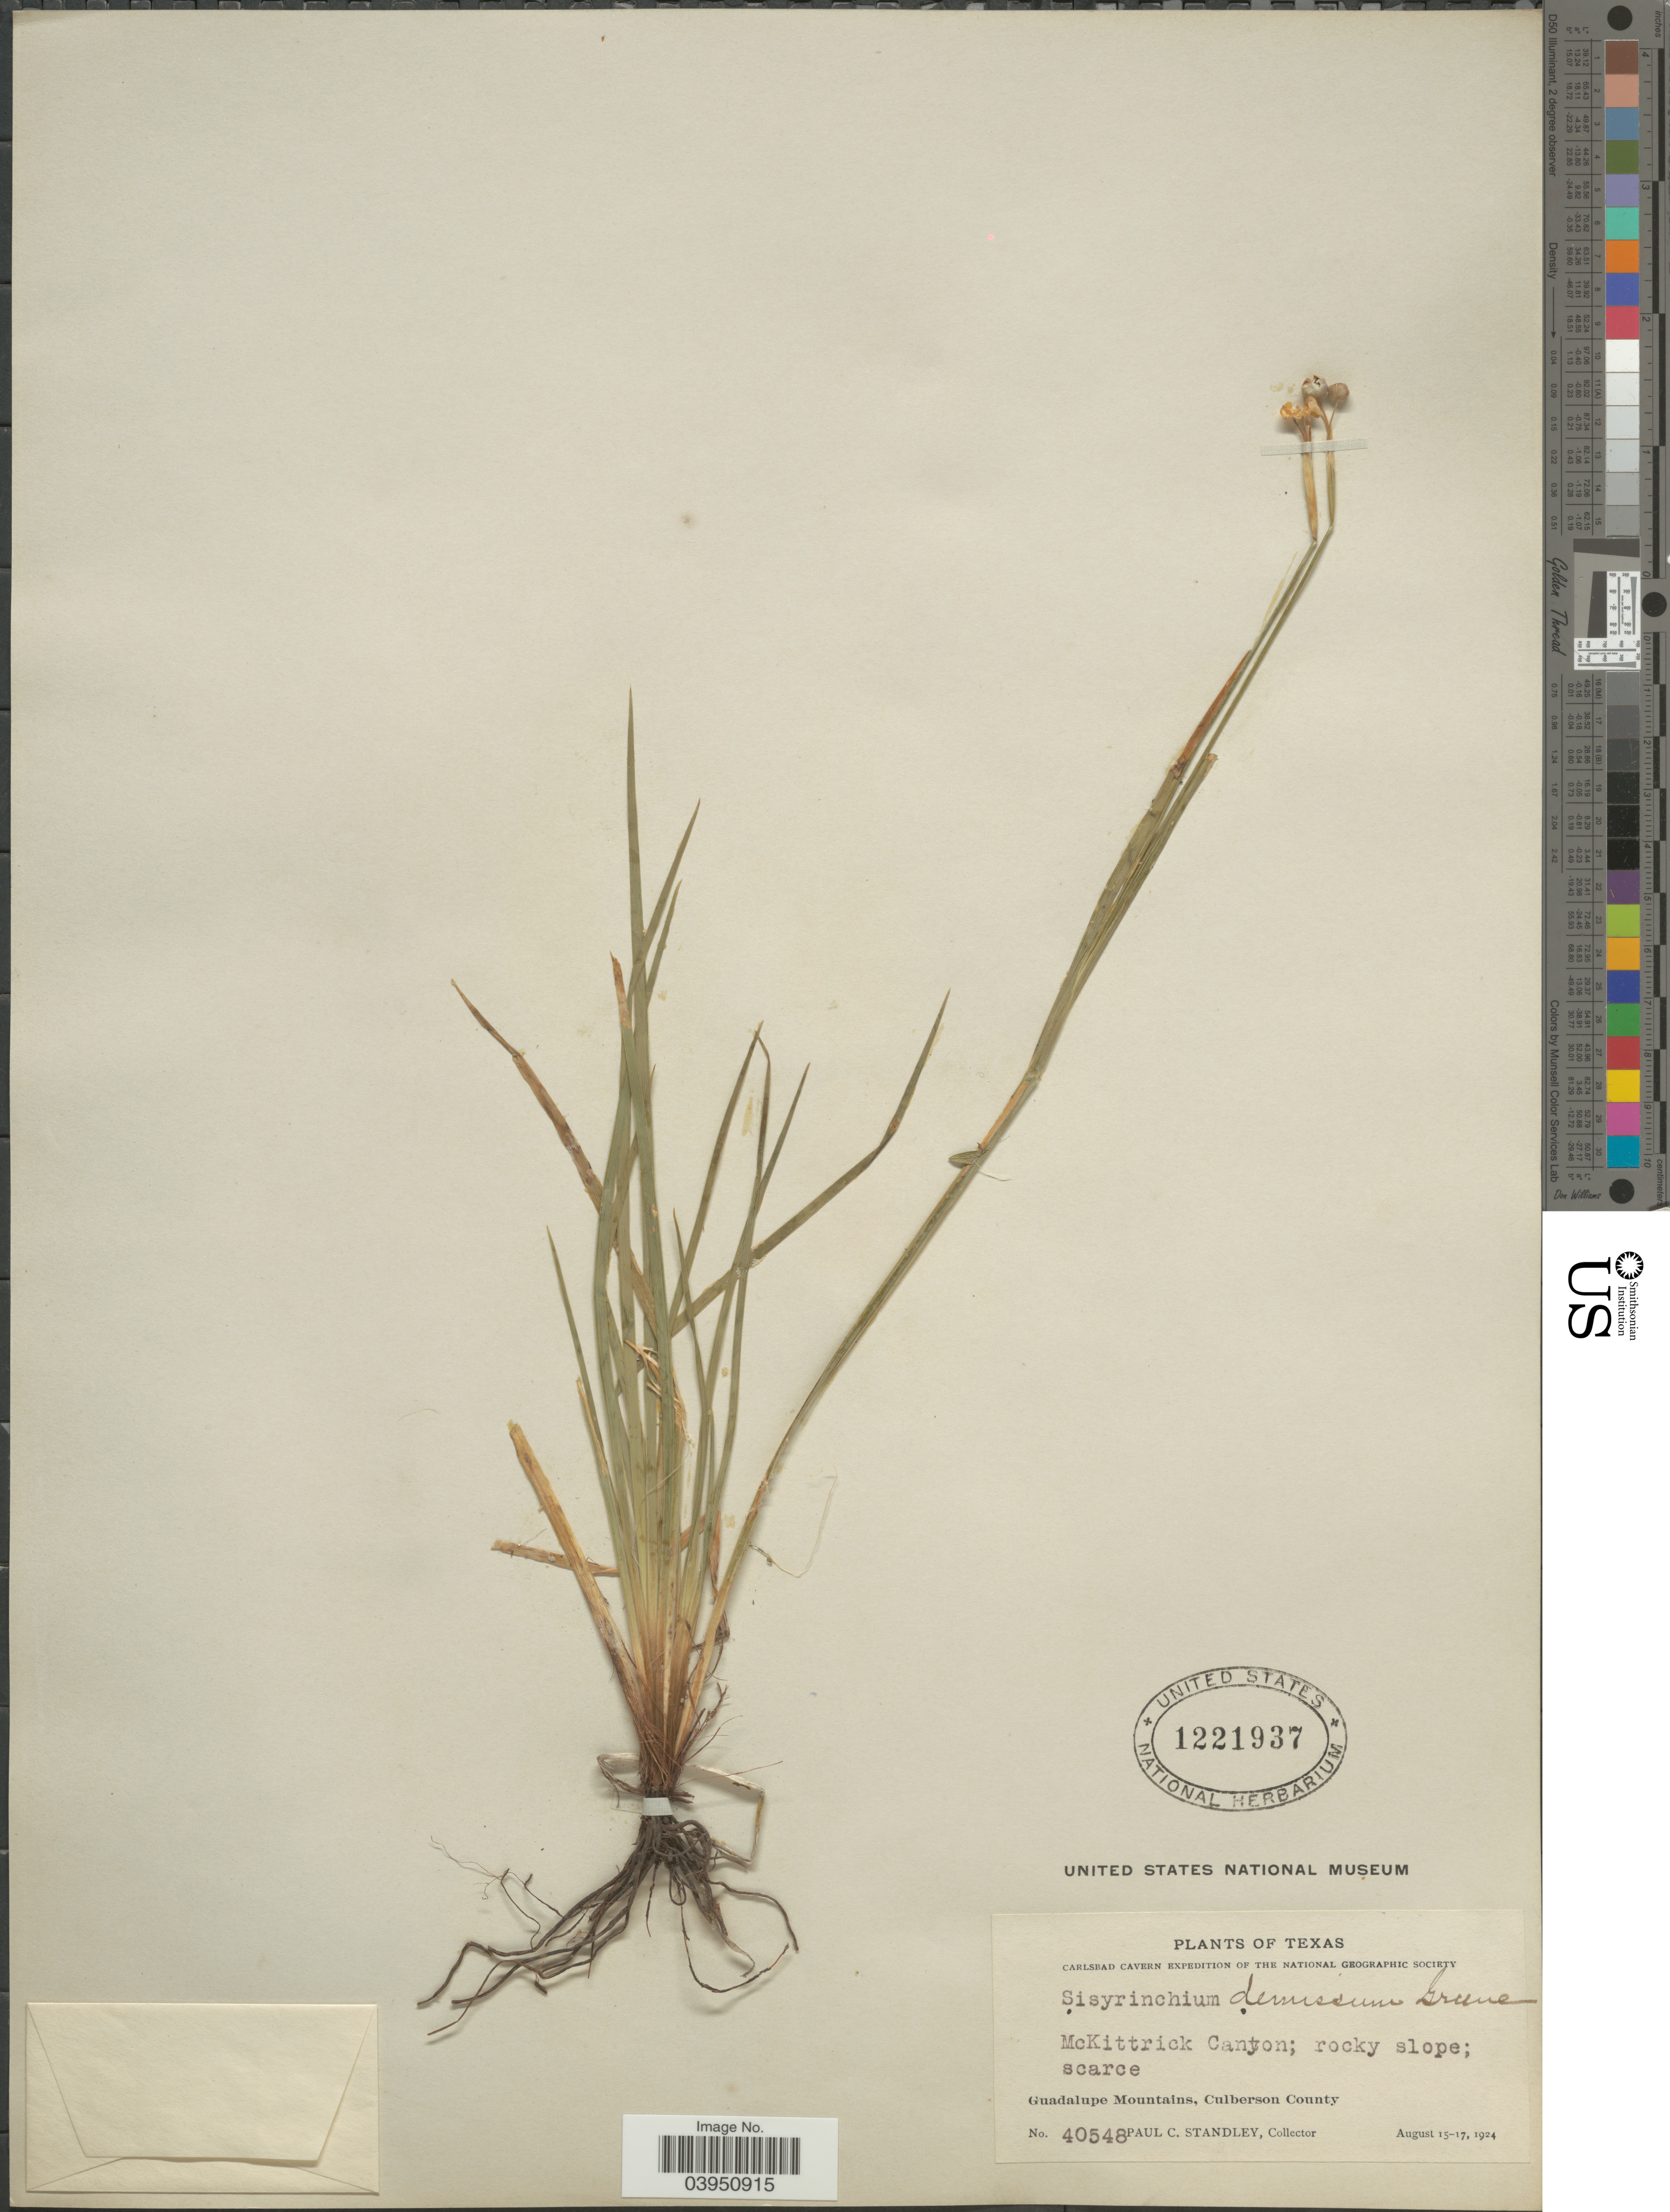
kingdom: Plantae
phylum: Tracheophyta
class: Liliopsida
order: Asparagales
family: Iridaceae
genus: Sisyrinchium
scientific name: Sisyrinchium demissum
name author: Greene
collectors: P. C. Standley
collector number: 40548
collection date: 1924-08-15/1924-08-17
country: United States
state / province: Texas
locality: McKittrick Canyon. Guadalupe Mountains, Culberson County.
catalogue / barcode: US 1221937